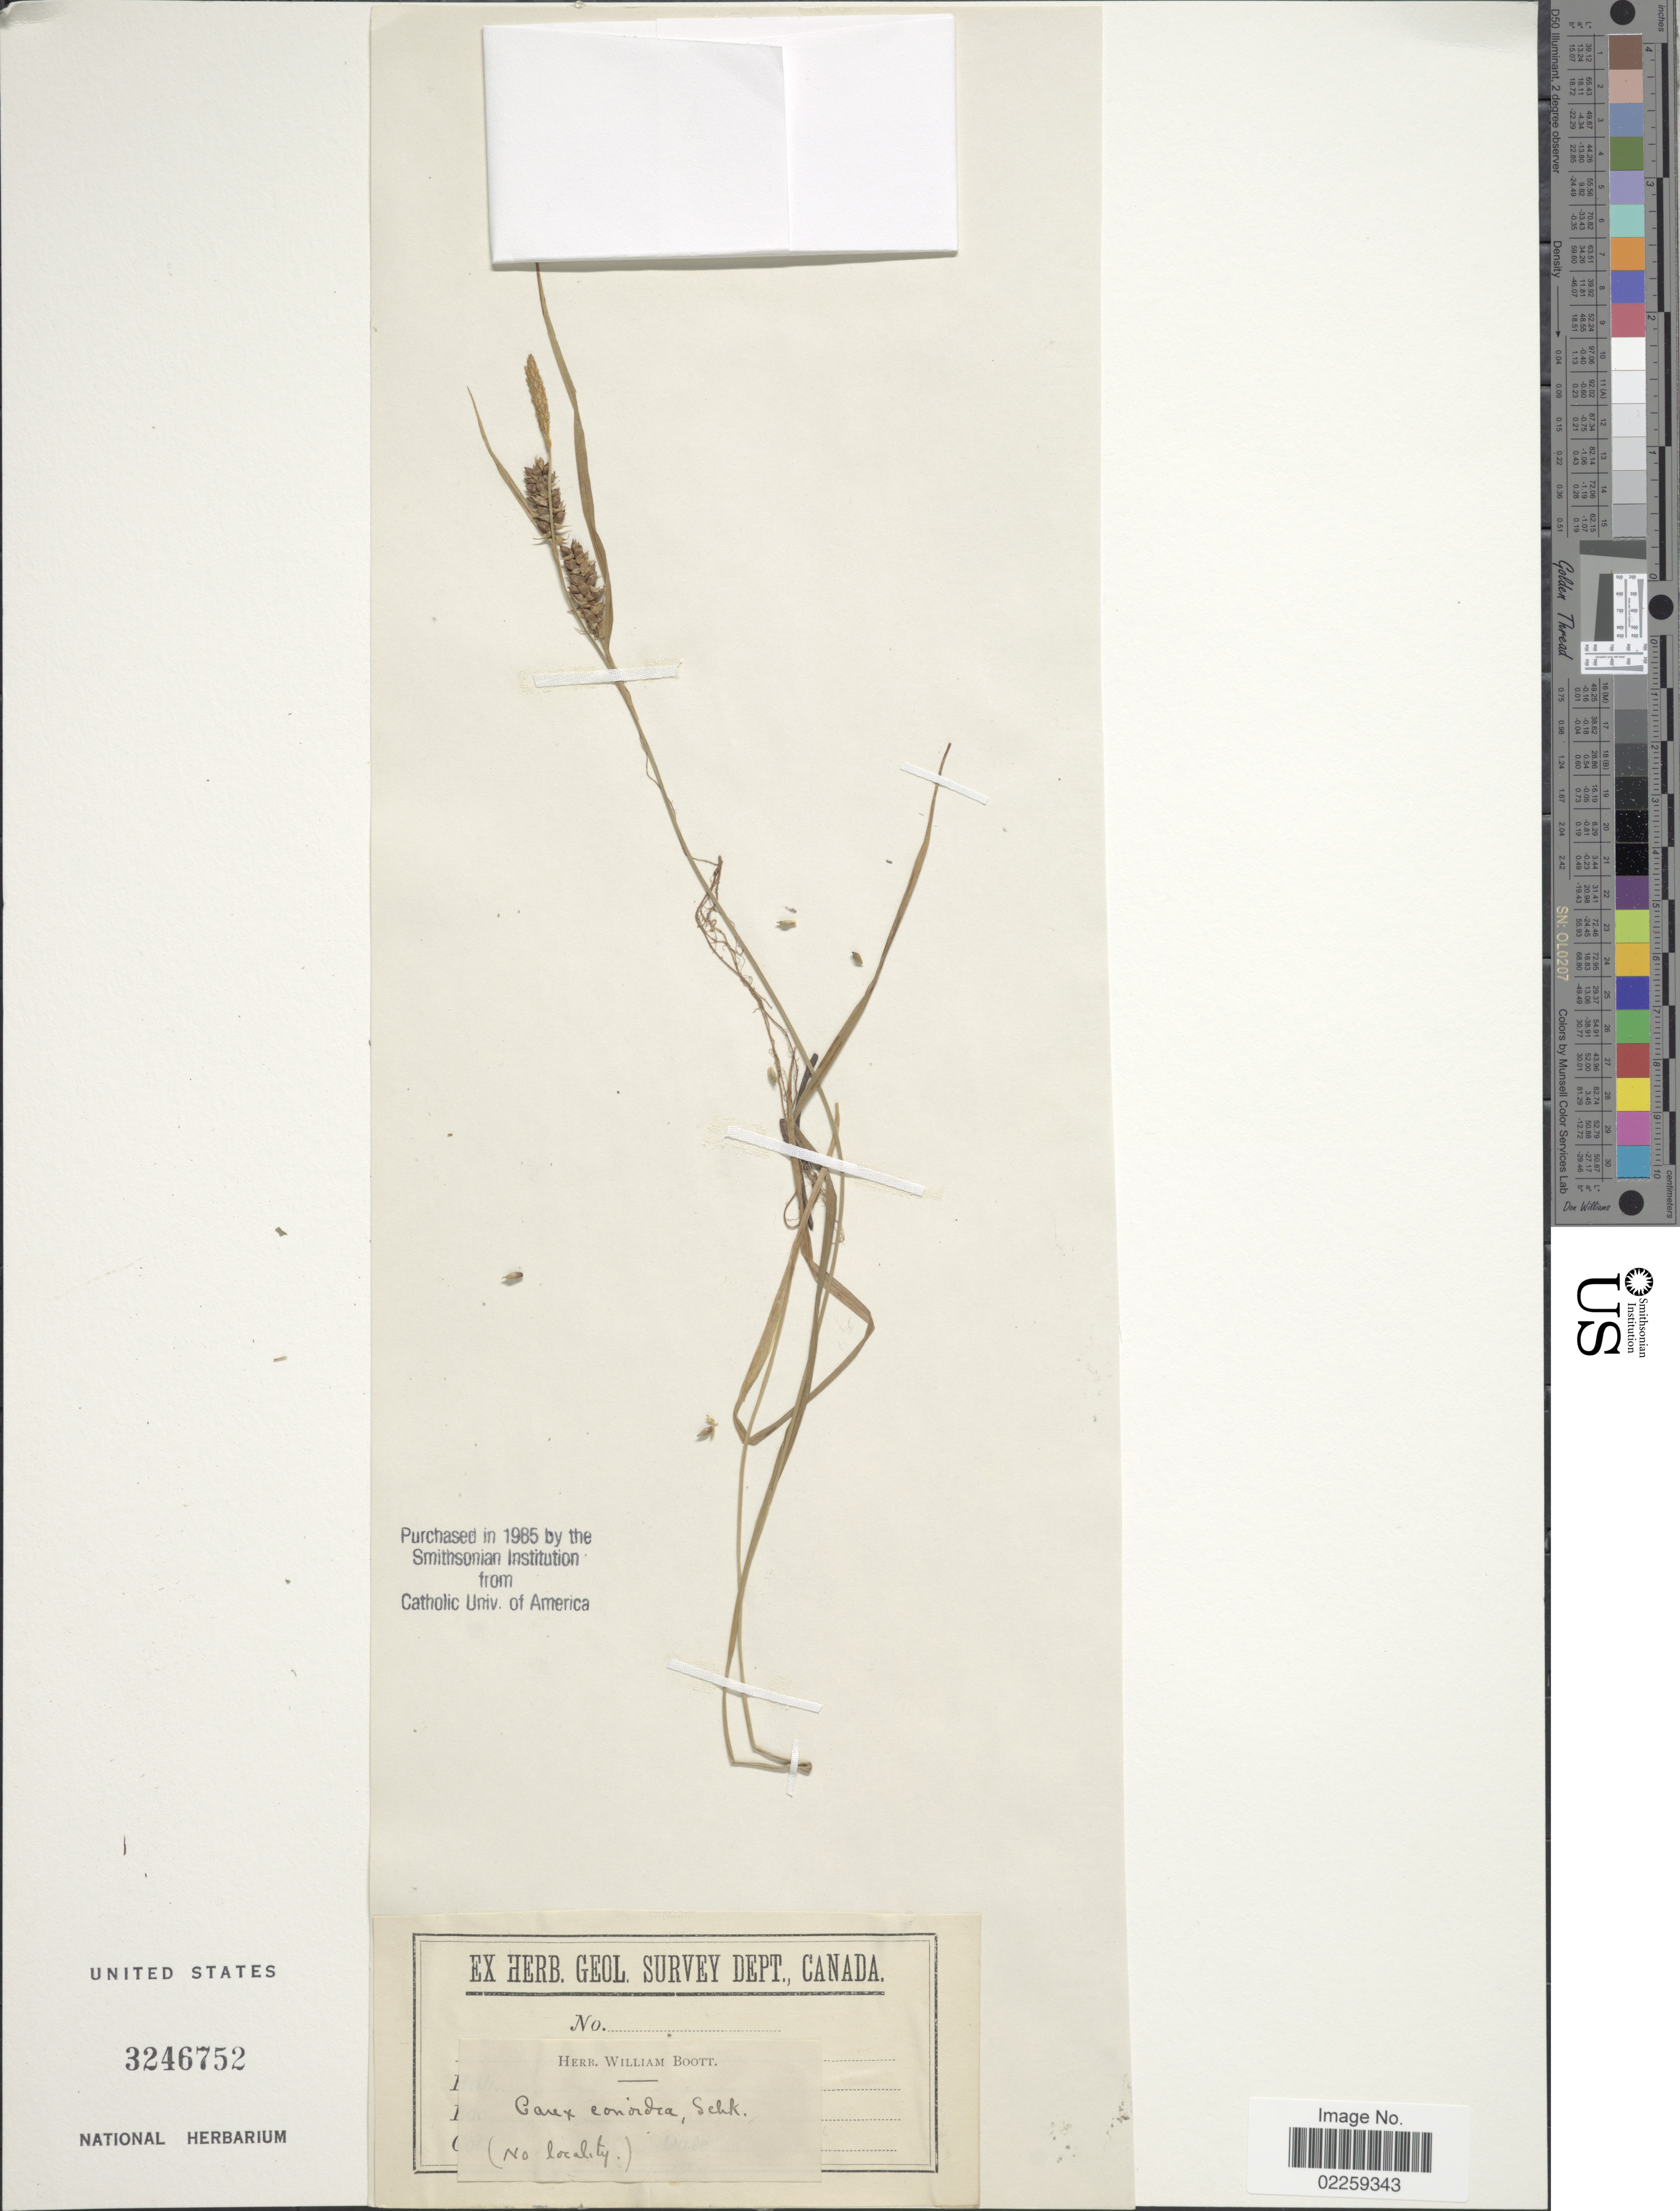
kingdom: Plantae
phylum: Tracheophyta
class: Liliopsida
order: Poales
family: Cyperaceae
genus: Carex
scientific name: Carex conoidea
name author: Willd.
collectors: ex herb. William Boott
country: Canada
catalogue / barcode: US 3246752